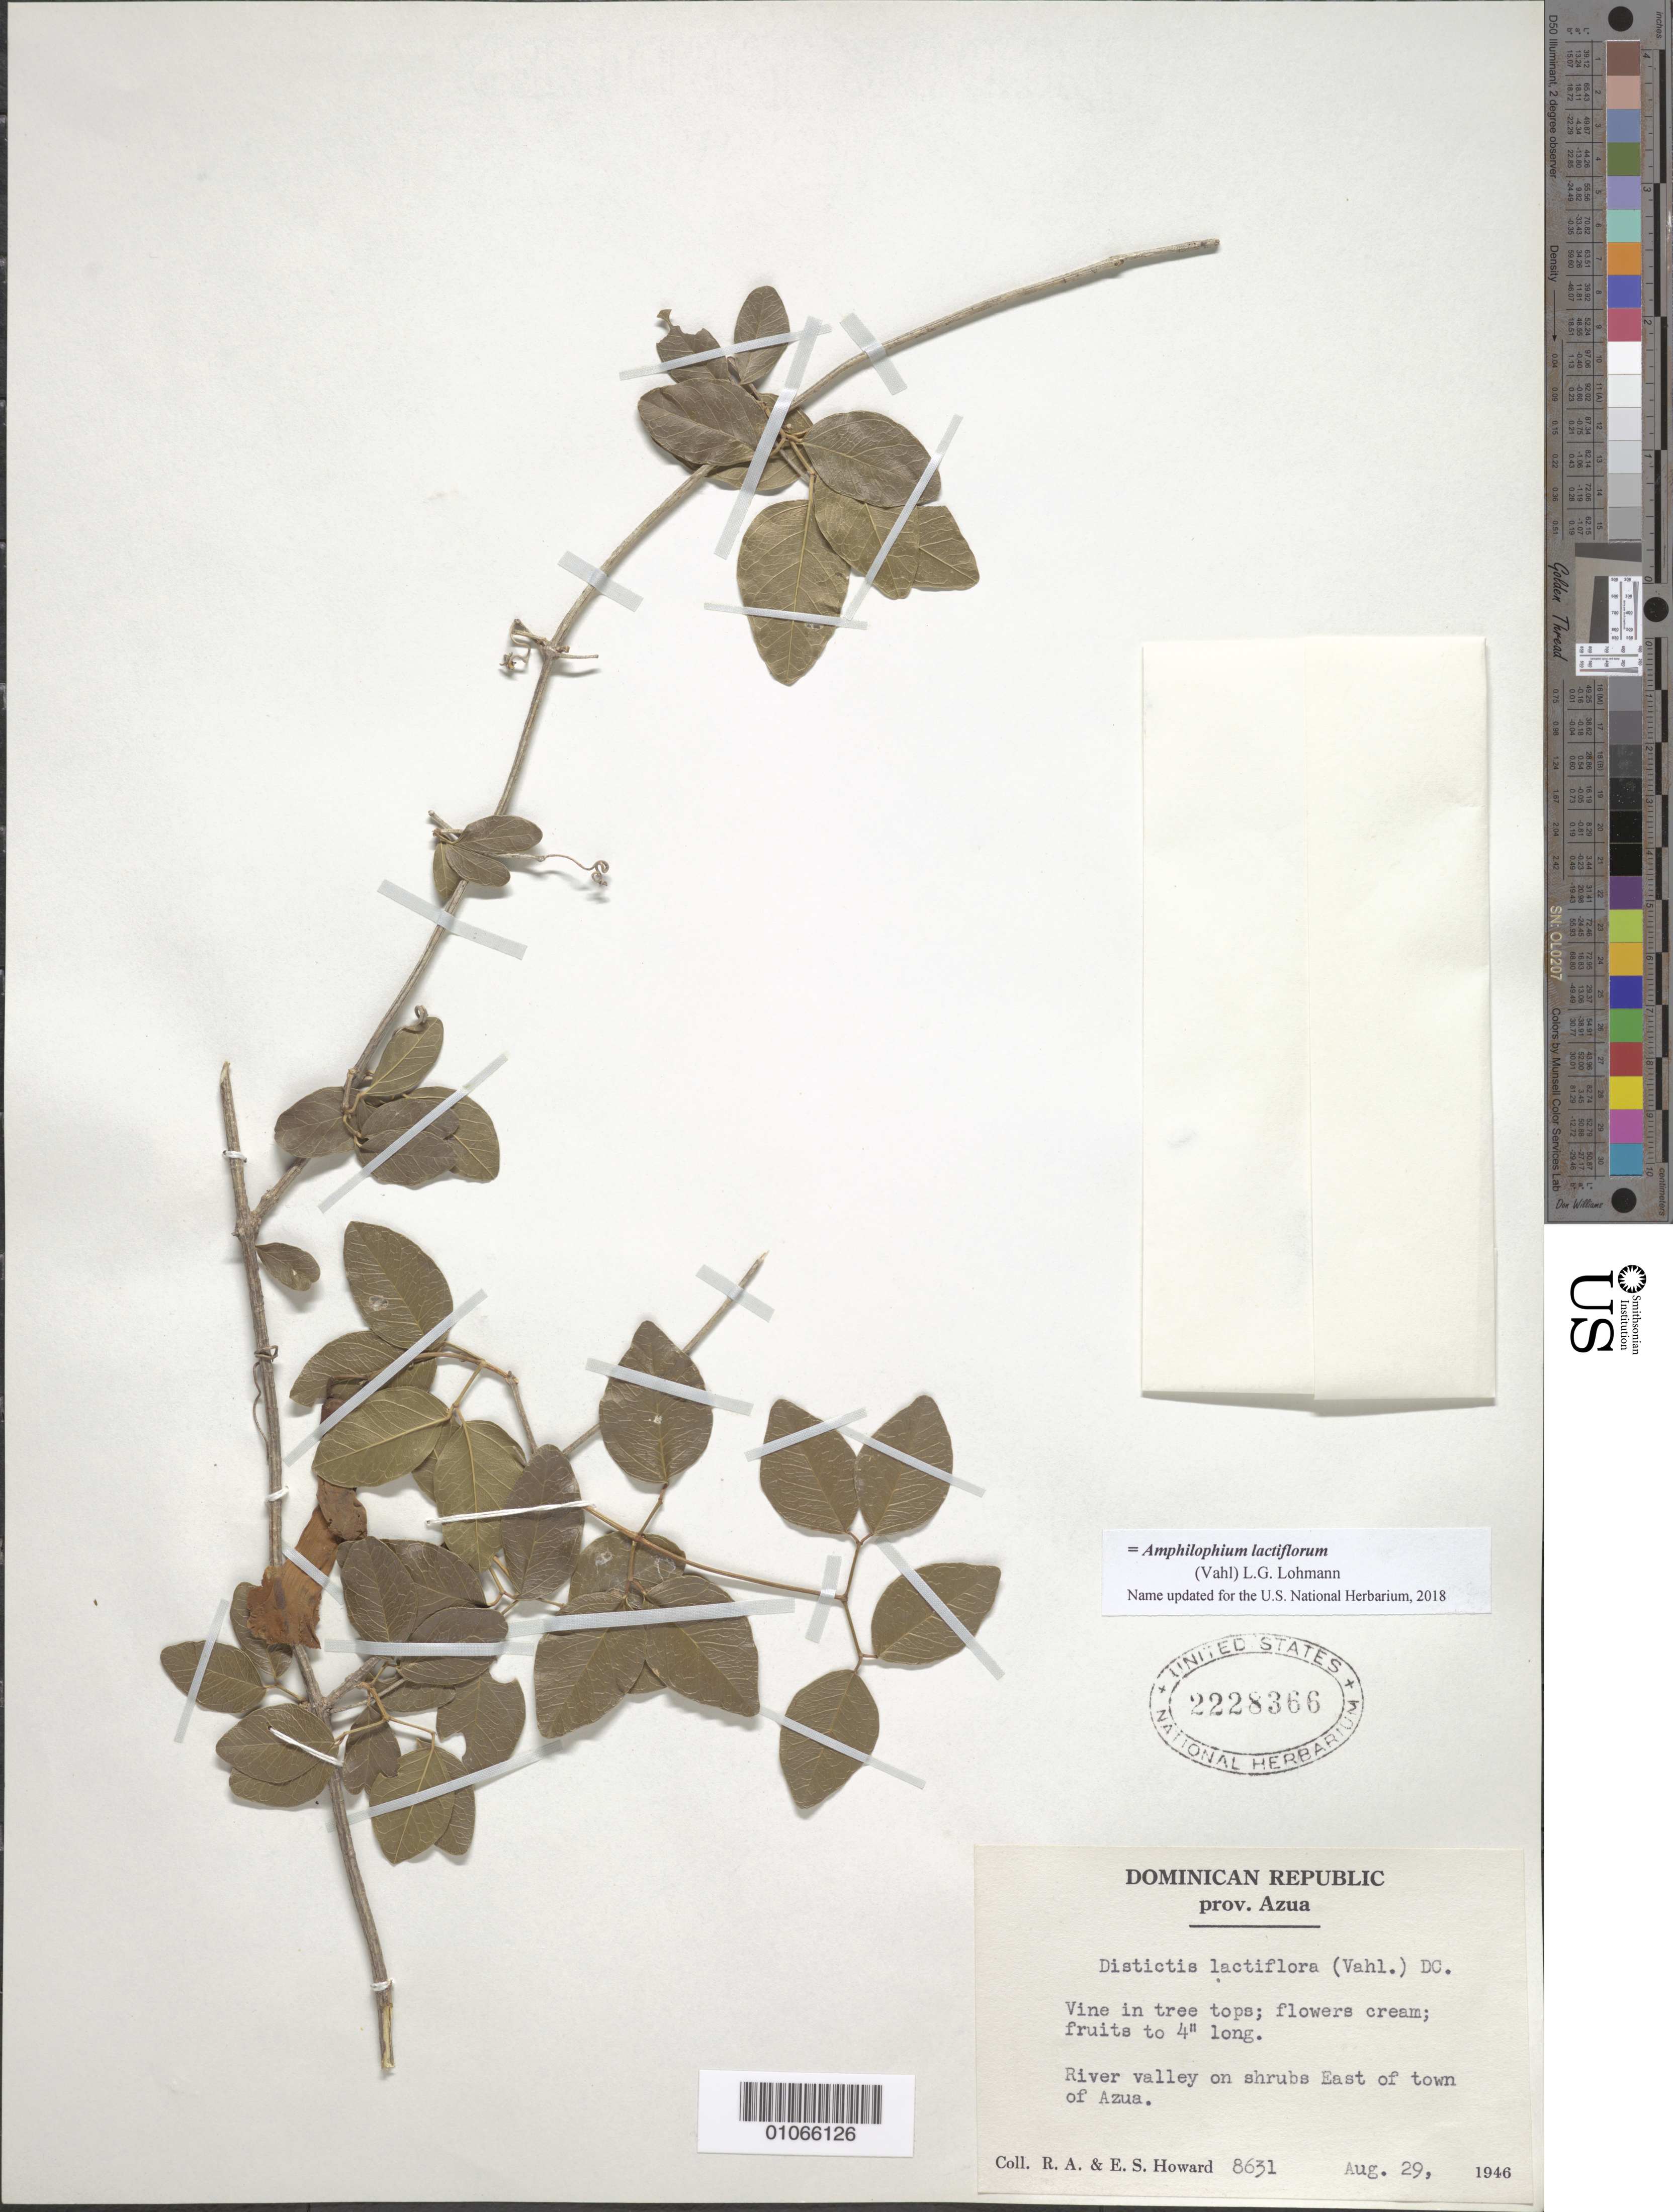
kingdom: Plantae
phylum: Tracheophyta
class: Magnoliopsida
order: Lamiales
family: Bignoniaceae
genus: Amphilophium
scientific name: Amphilophium lactiflorum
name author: (Vahl) L.G. Lohmann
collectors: R. A. Howard & E. S. Howard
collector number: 8631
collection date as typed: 29 Aug 1946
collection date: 1946-08-29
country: Dominican Republic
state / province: Azua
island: Hispaniola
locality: River valley on shrubs east of town of Azua.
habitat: River valley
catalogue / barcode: US 2228366